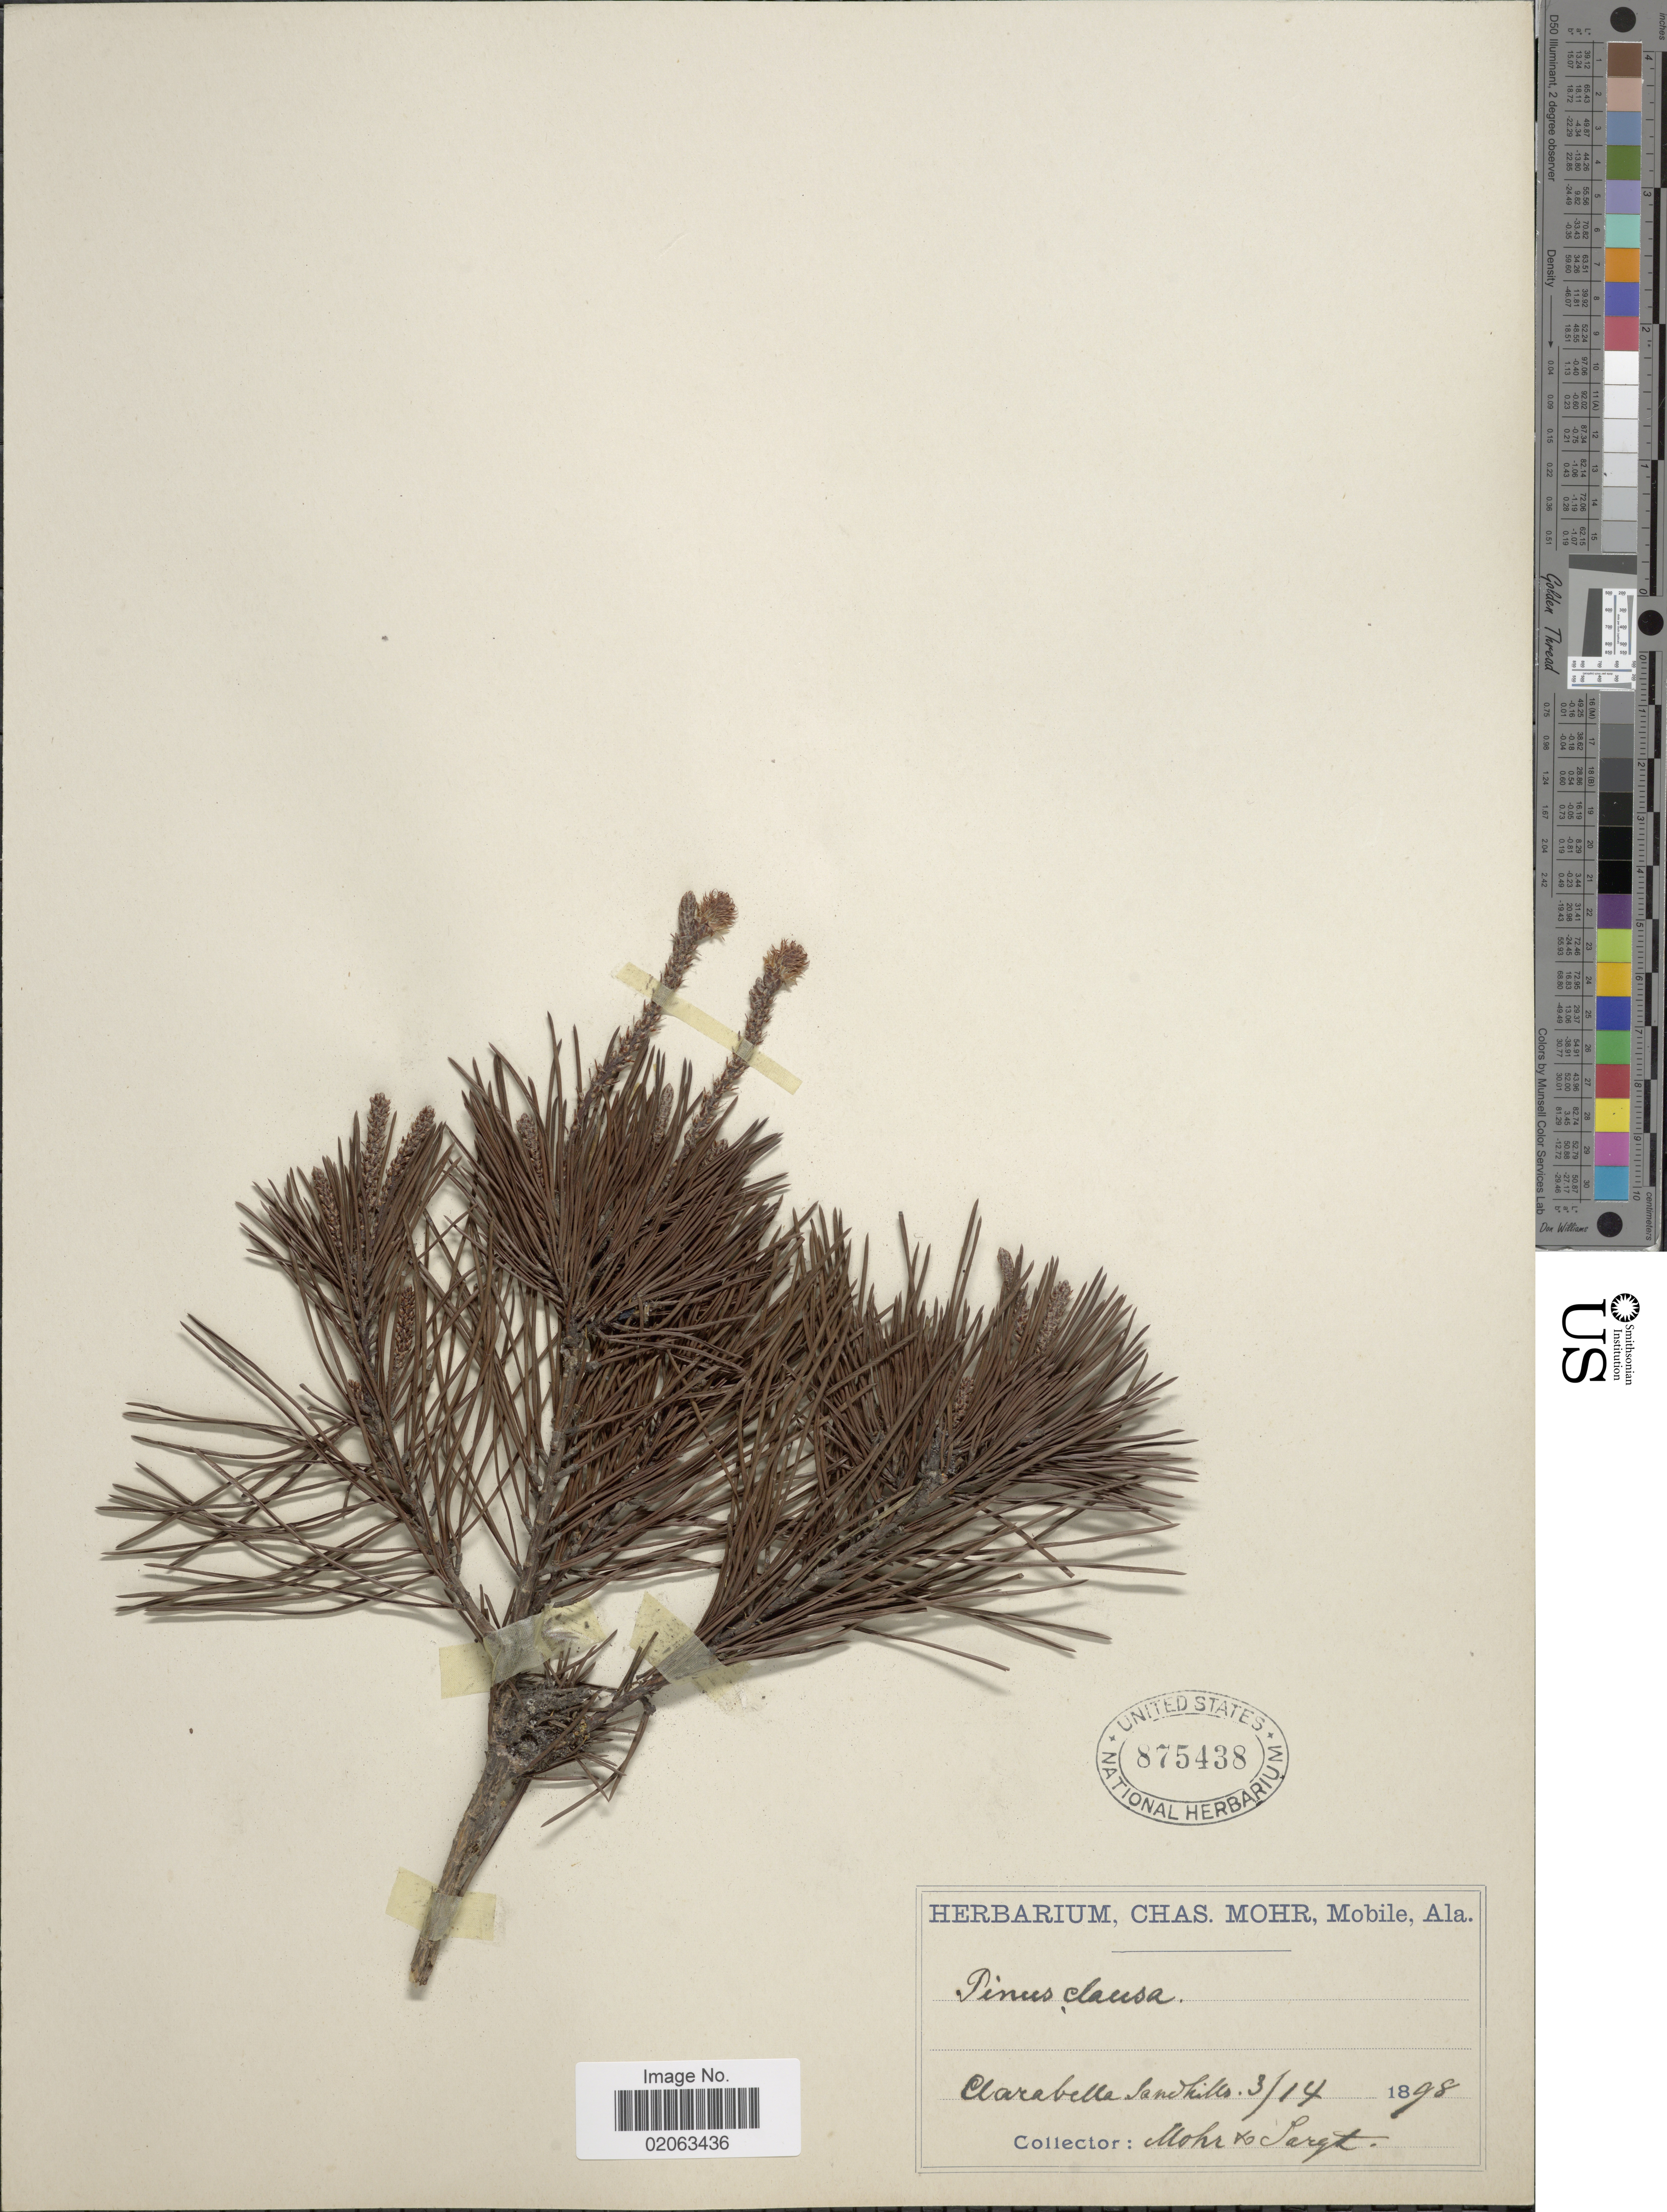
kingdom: Plantae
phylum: Tracheophyta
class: Pinopsida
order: Pinales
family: Pinaceae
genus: Pinus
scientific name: Pinus clausa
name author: (Chapm. ex Engelm.) Vasey ex Sarg.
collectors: C. T. Mohr & -- Sargent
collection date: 1898-03-14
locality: Clarabelle Sandhills.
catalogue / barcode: US 875438